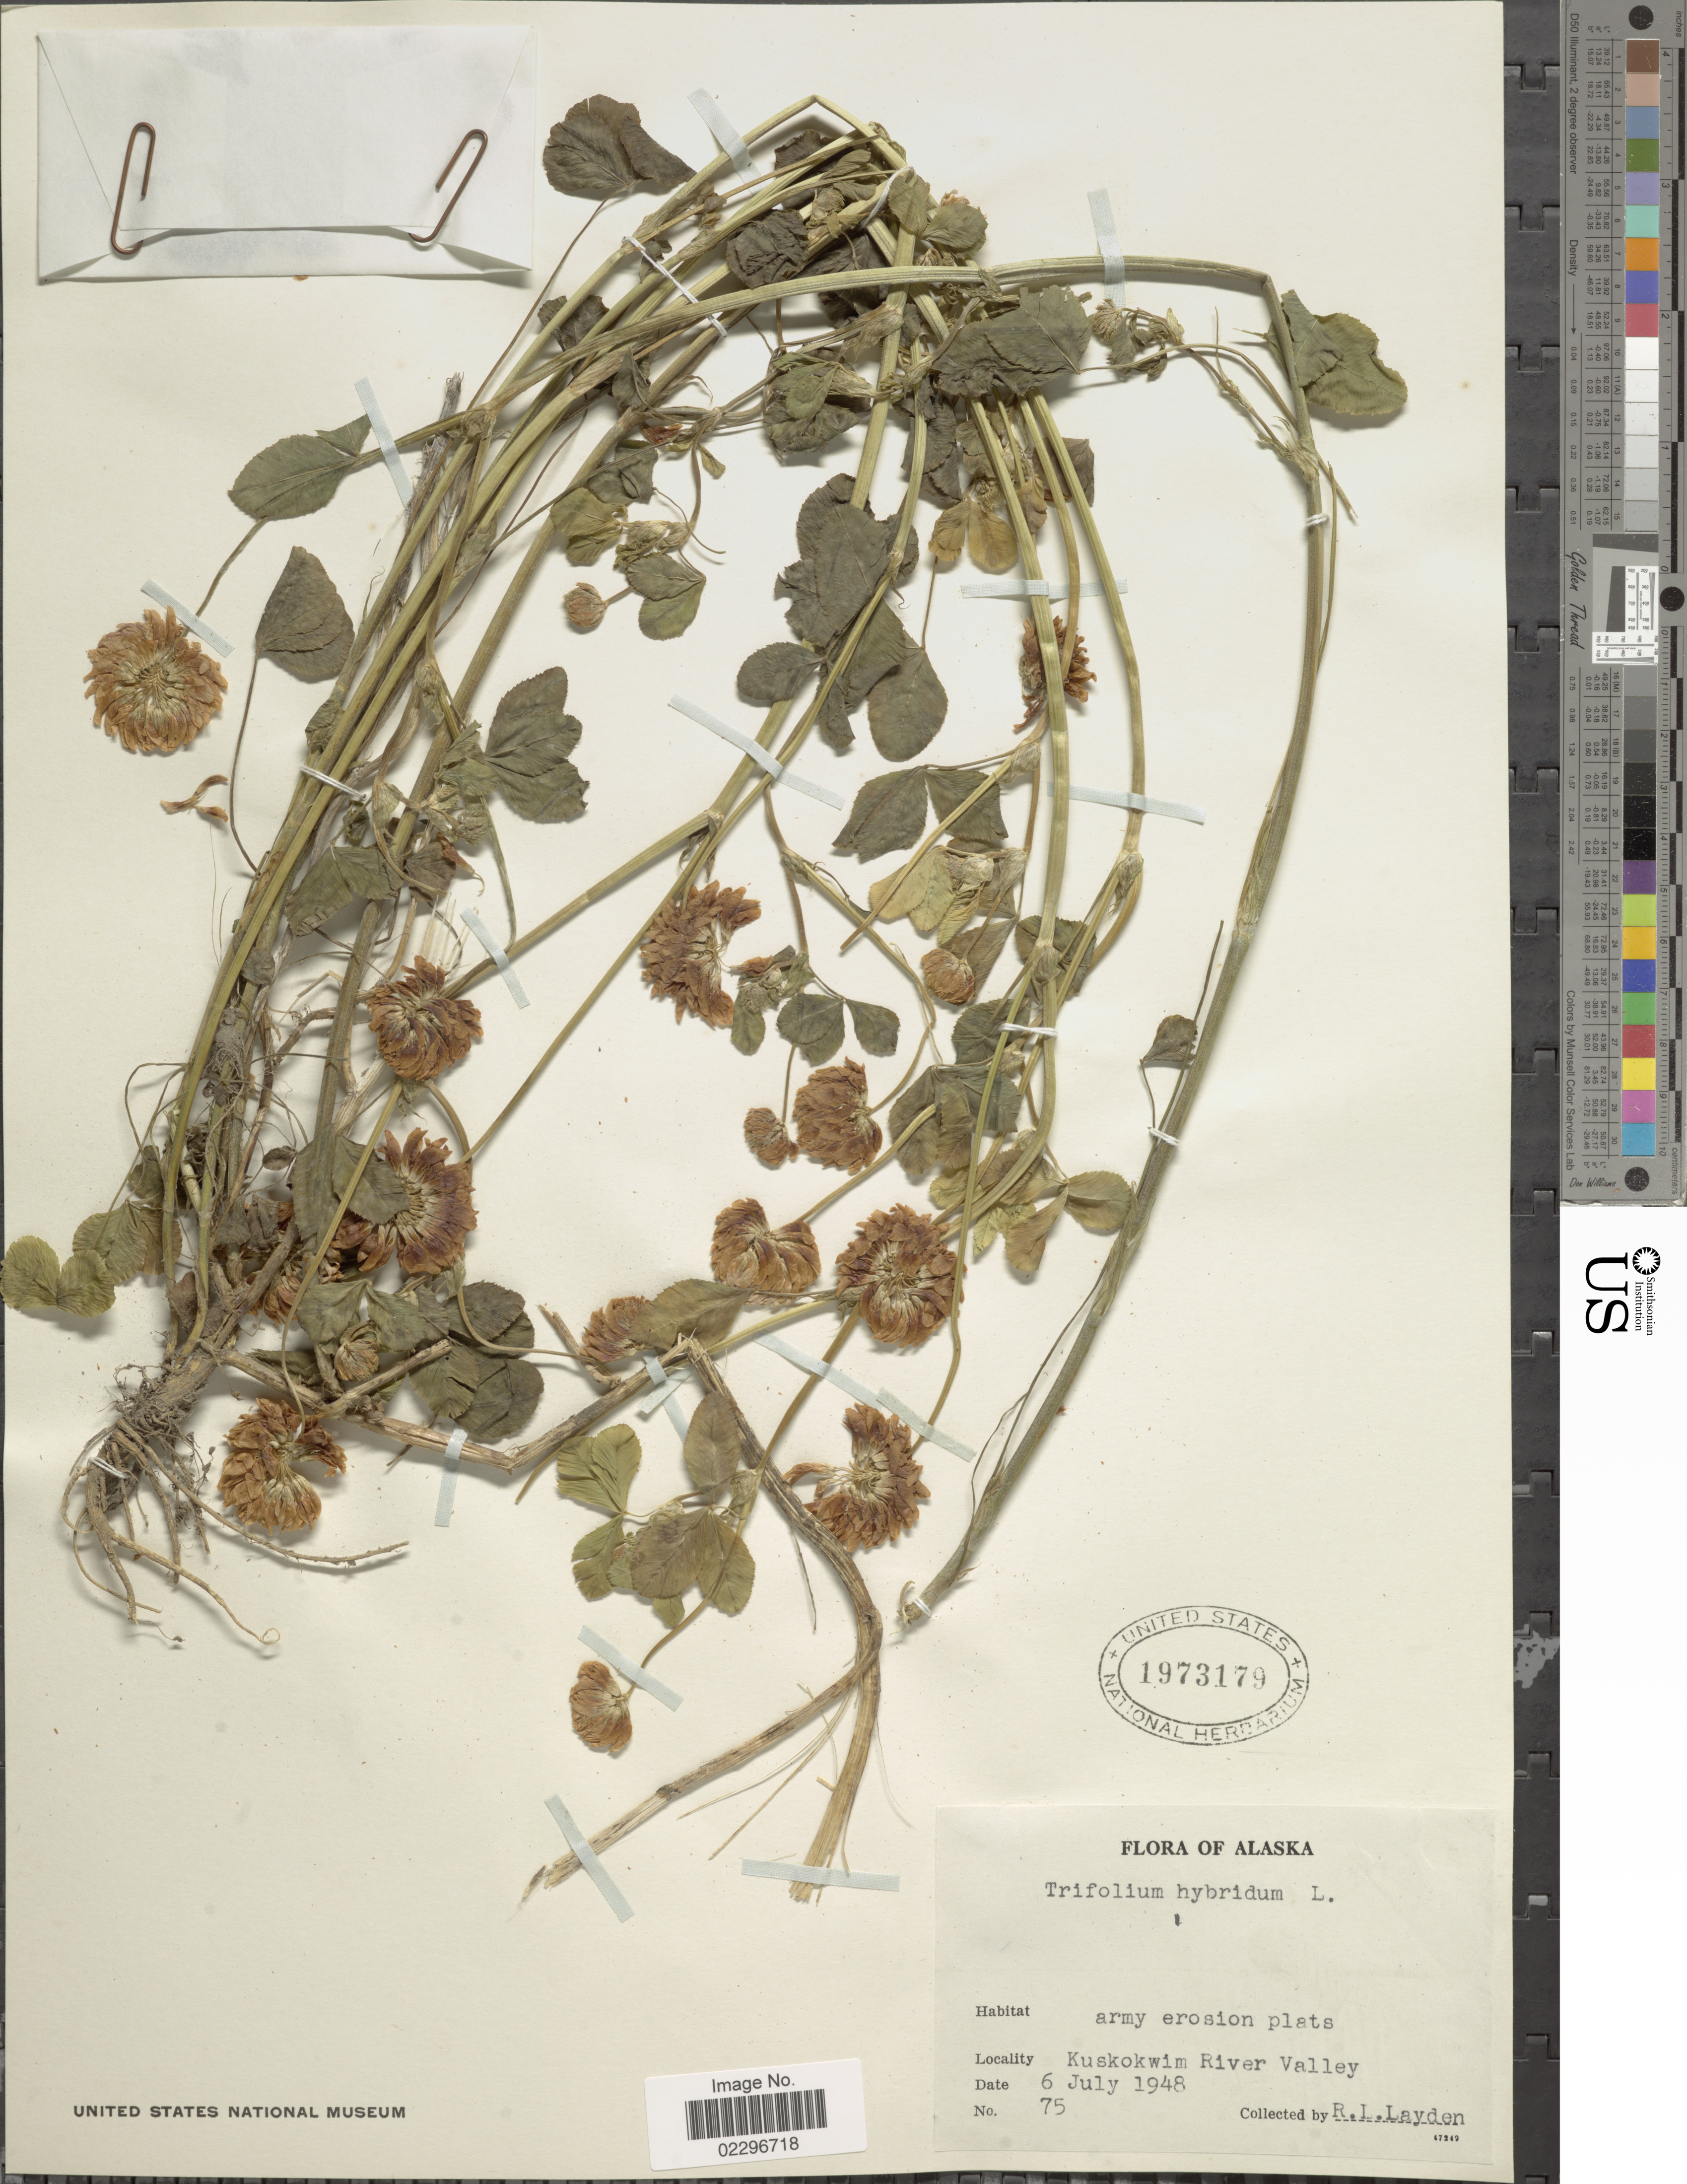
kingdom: Plantae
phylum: Tracheophyta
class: Magnoliopsida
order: Fabales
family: Fabaceae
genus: Trifolium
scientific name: Trifolium hybridum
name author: L.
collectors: R. Layden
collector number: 75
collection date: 1948-07-06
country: United States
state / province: Alaska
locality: Kuskokwim River Valley.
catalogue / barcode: US 1973179